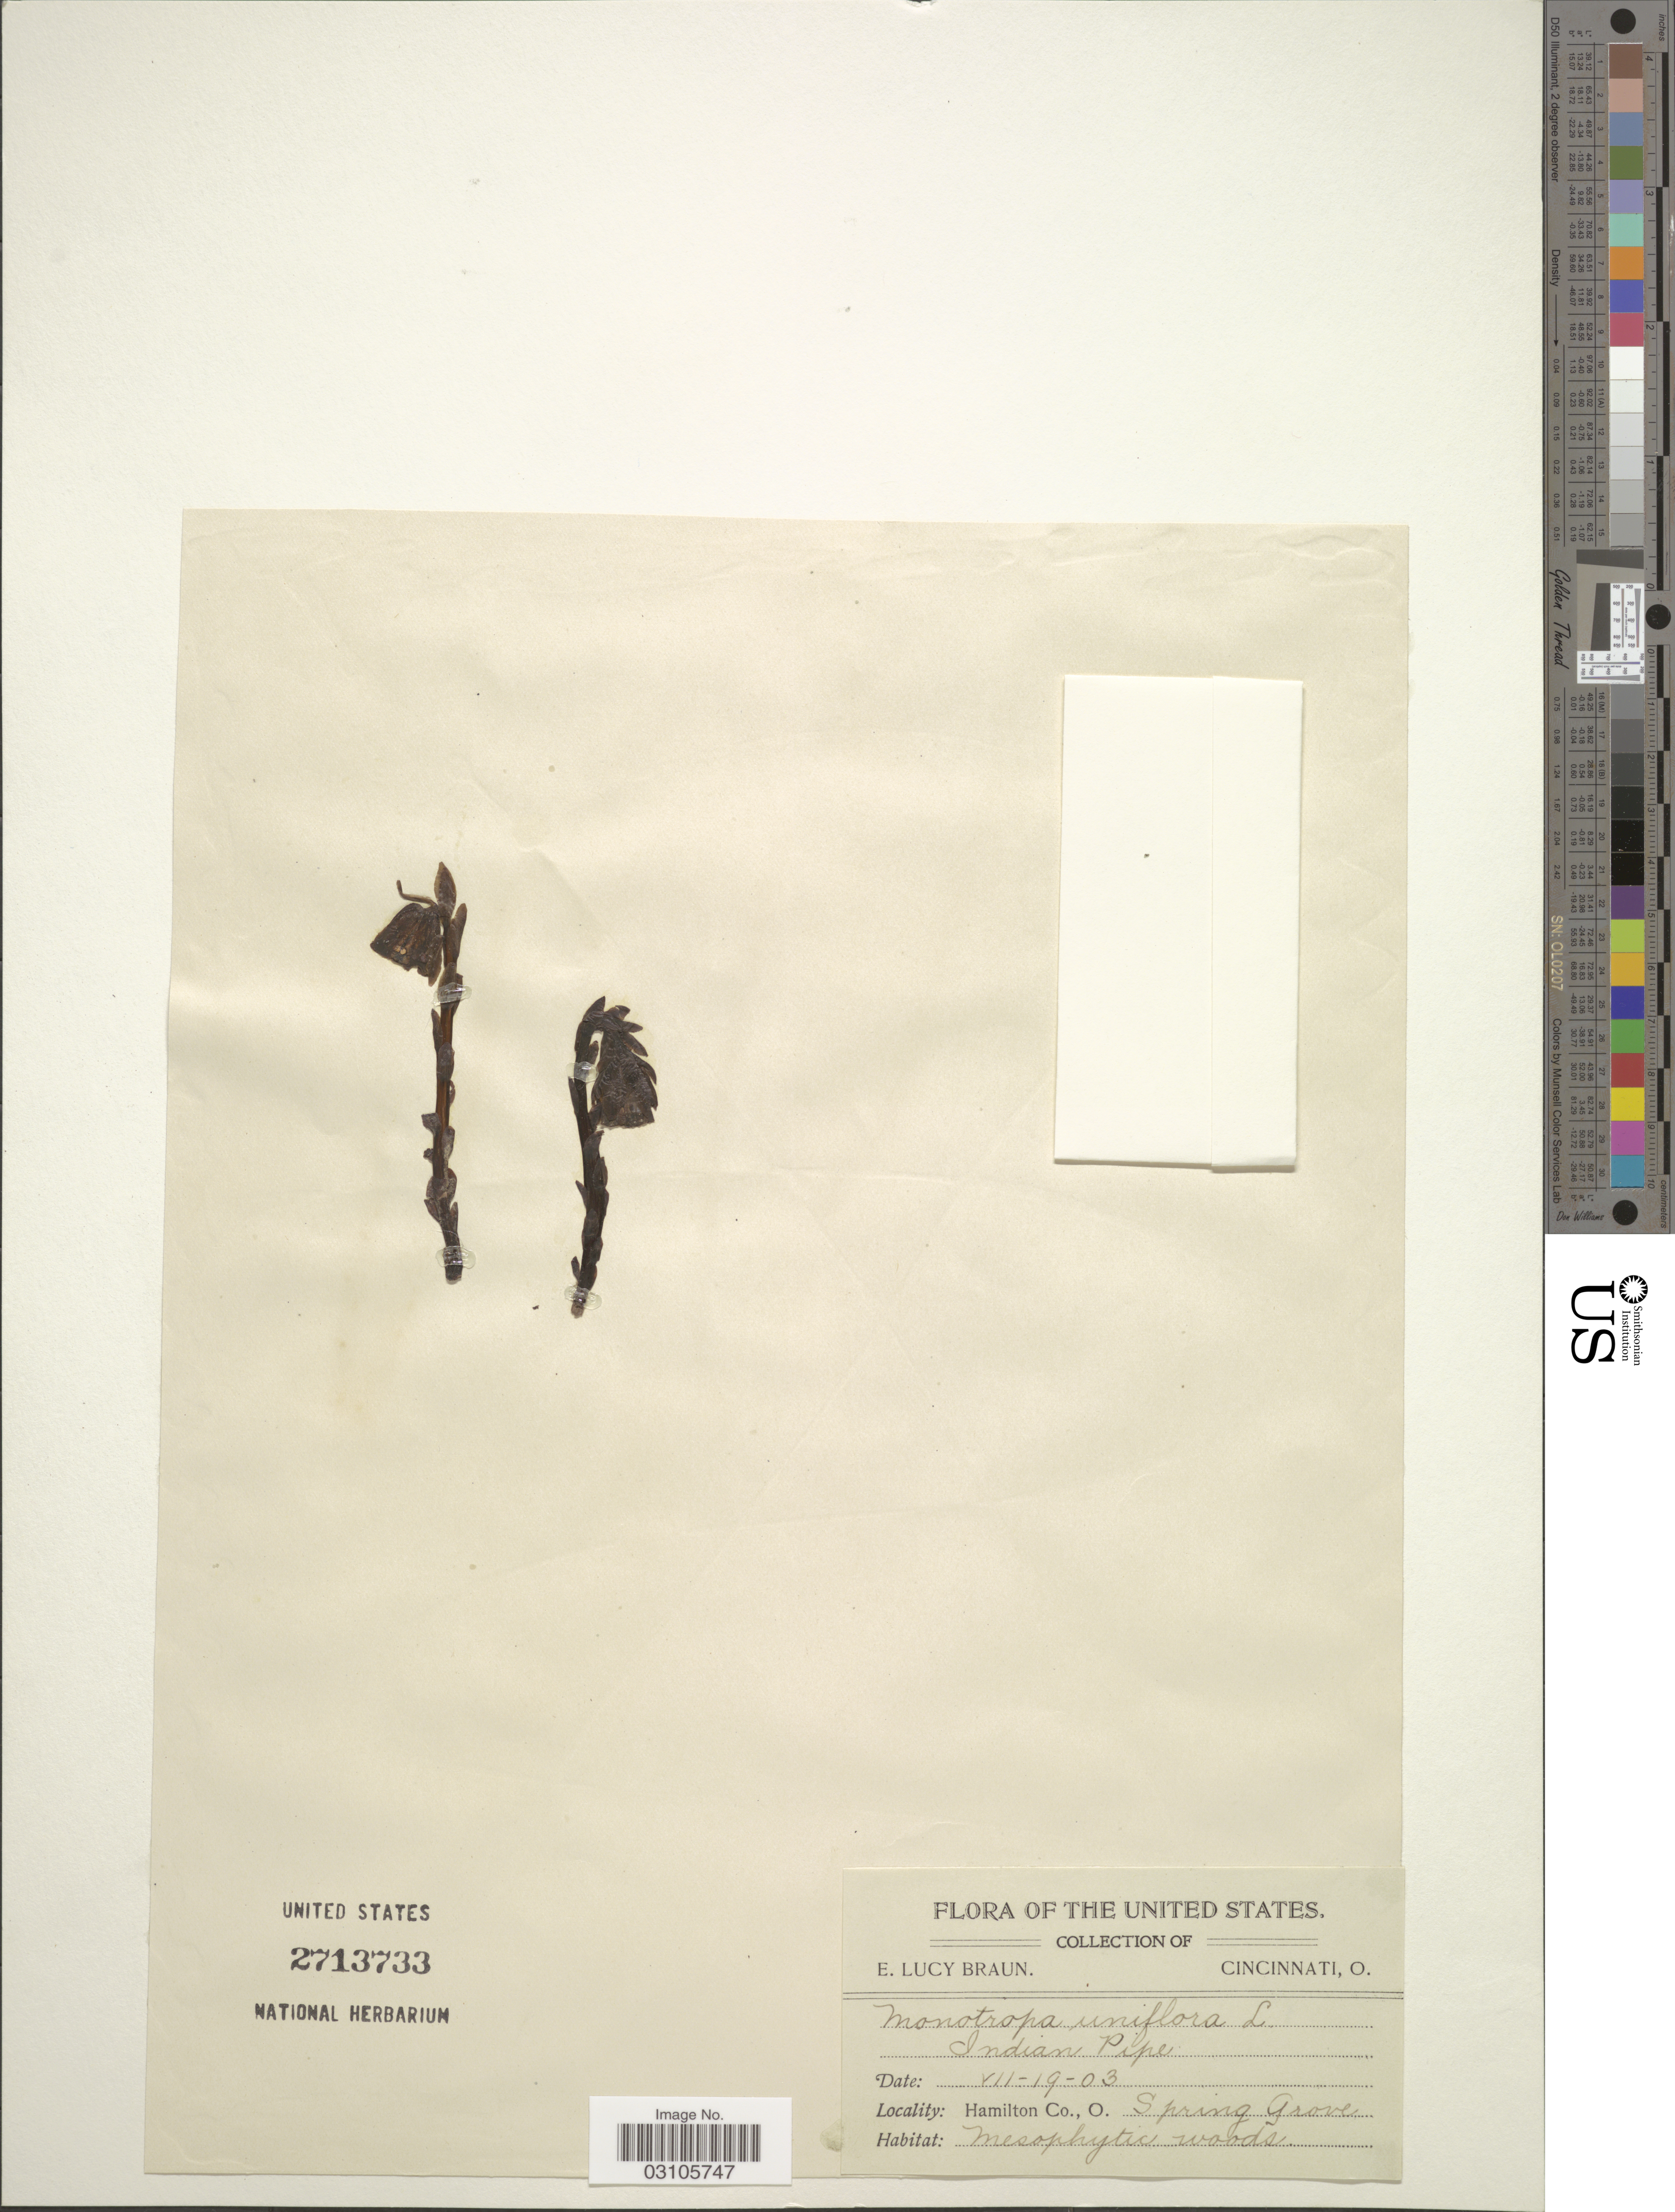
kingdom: Plantae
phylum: Tracheophyta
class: Magnoliopsida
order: Ericales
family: Ericaceae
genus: Monotropa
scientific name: Monotropa uniflora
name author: L.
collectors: E. L. Braun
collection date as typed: Transcribed d/m/y: 19/7/3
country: United States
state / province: Ohio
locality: Hamilton Co. Spring Grove.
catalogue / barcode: US 2713733